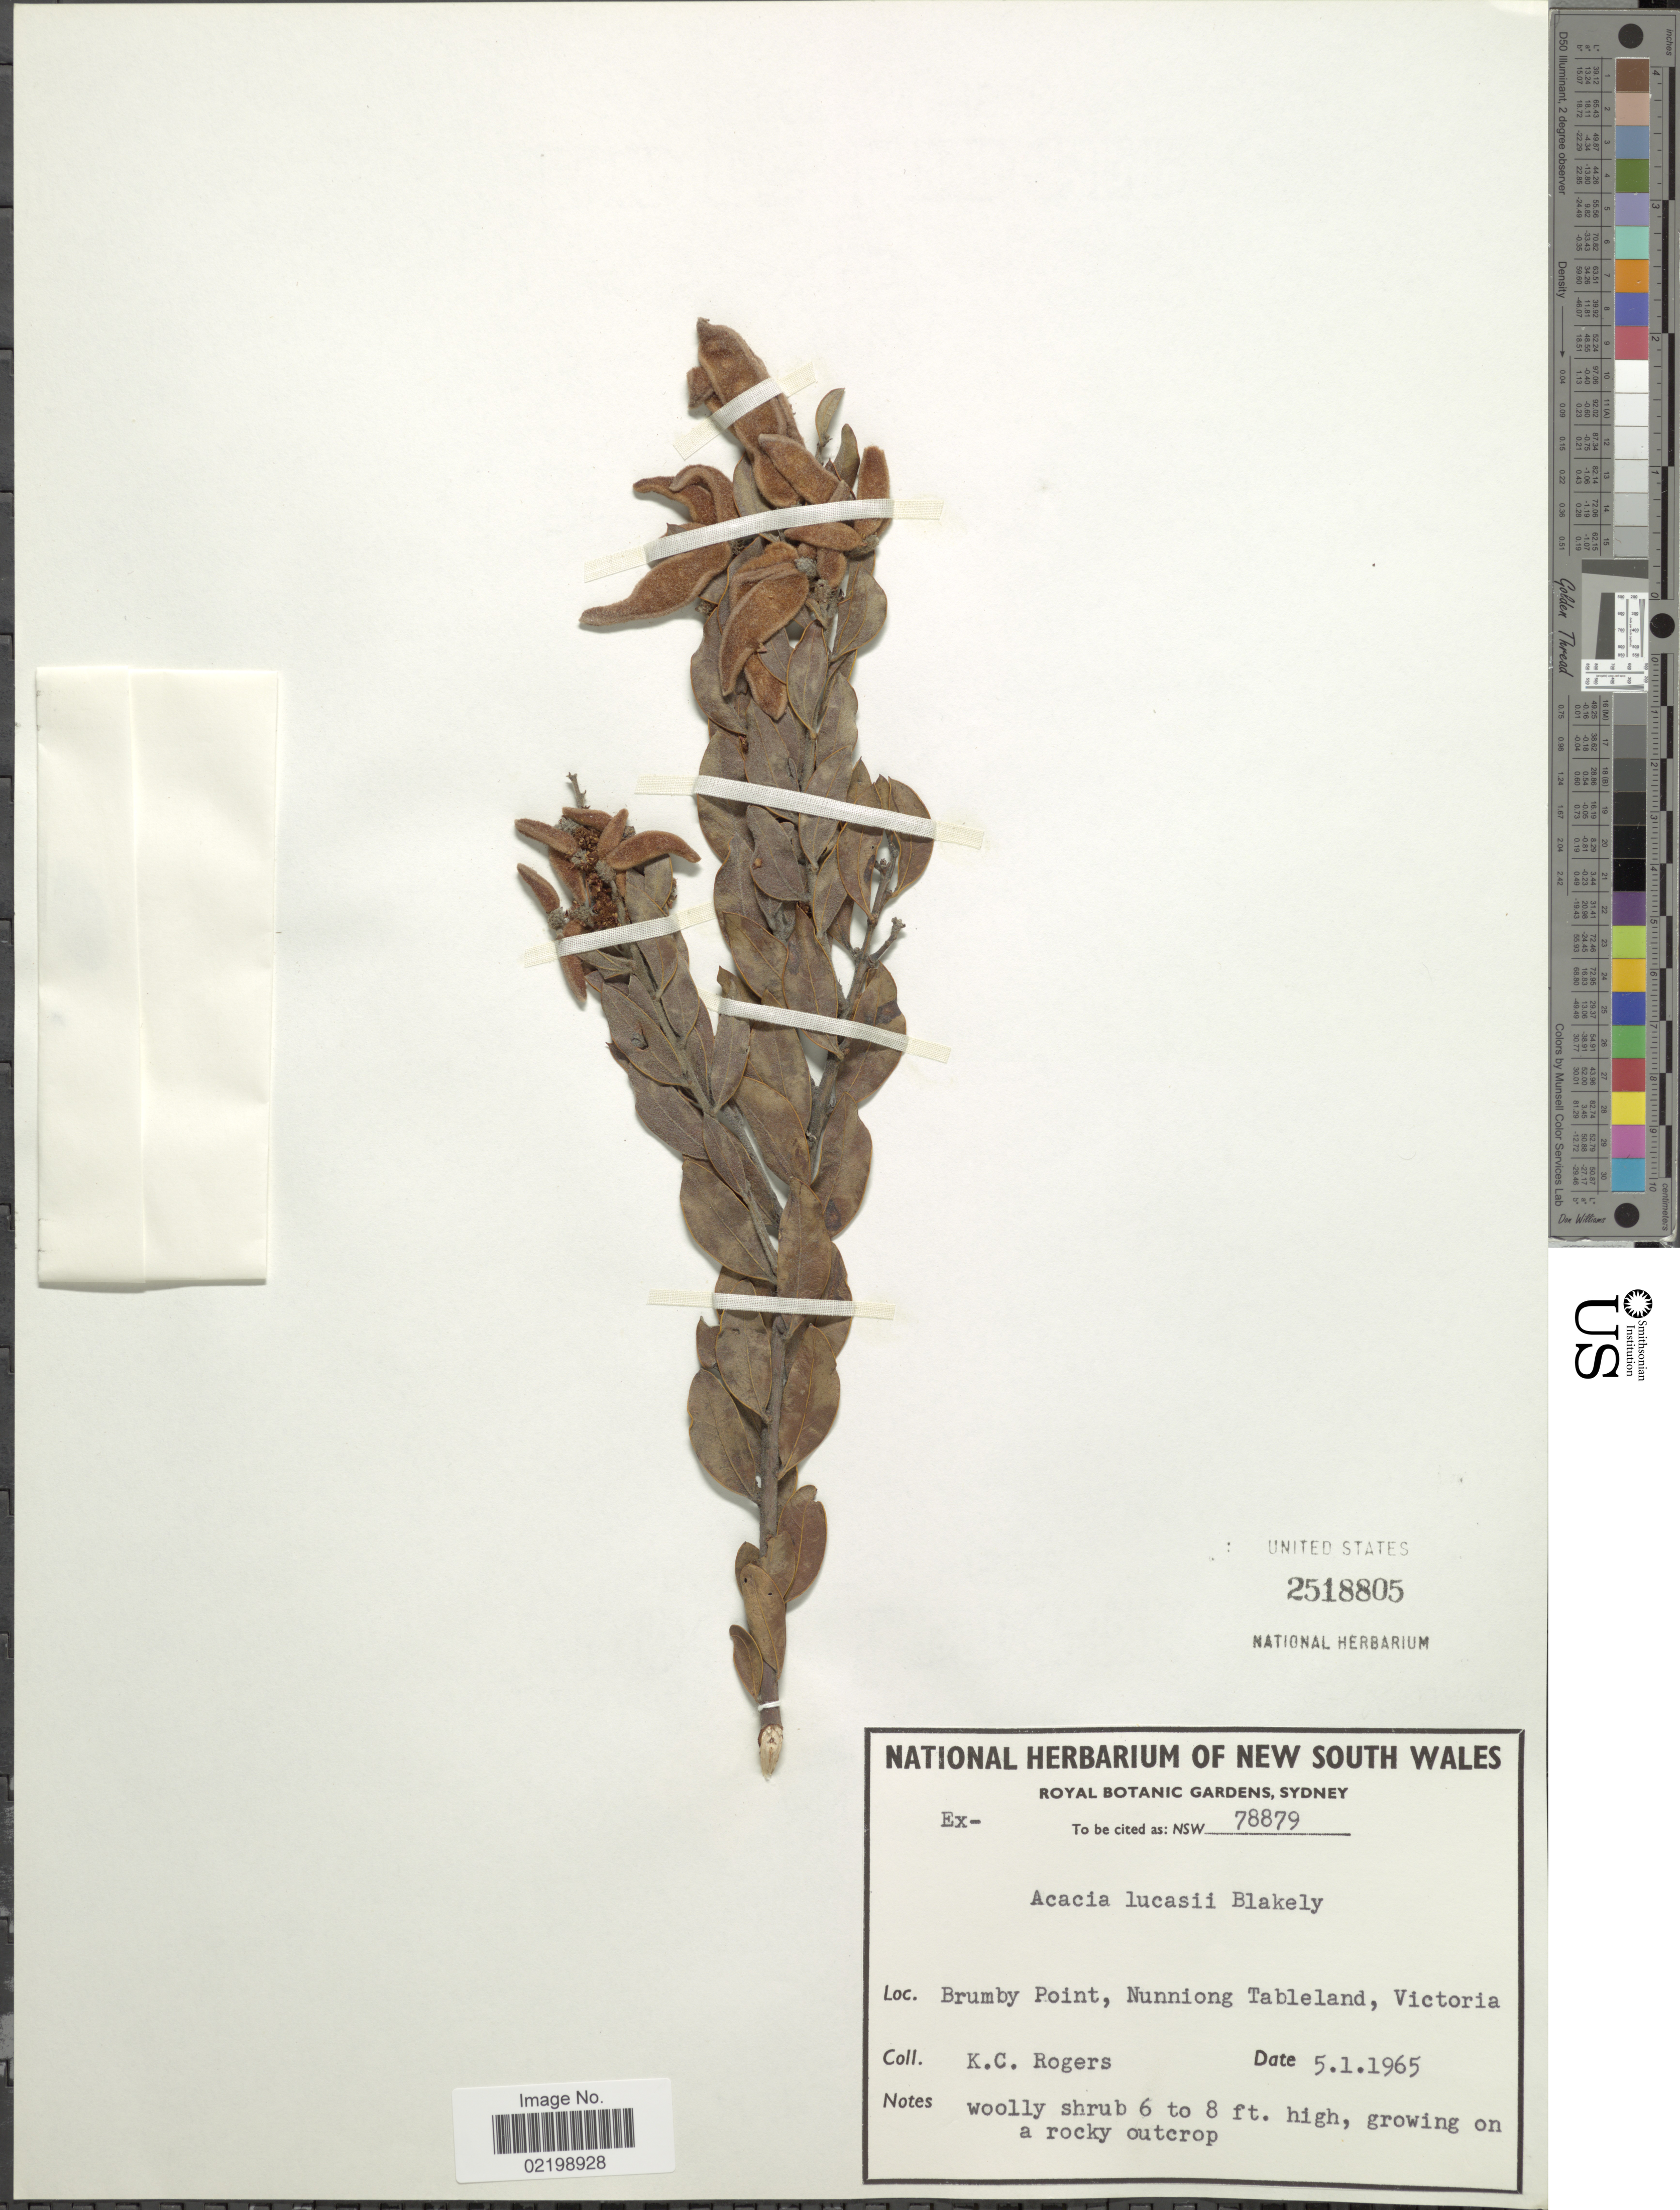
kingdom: Plantae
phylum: Tracheophyta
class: Magnoliopsida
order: Fabales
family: Fabaceae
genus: Acacia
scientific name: Acacia lucasii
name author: Blakely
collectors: K. Rogers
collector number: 78879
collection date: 1965-01-05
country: Australia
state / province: Victoria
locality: Brumby Point, Nunniong Tableland, Victoria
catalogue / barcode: US 2518805